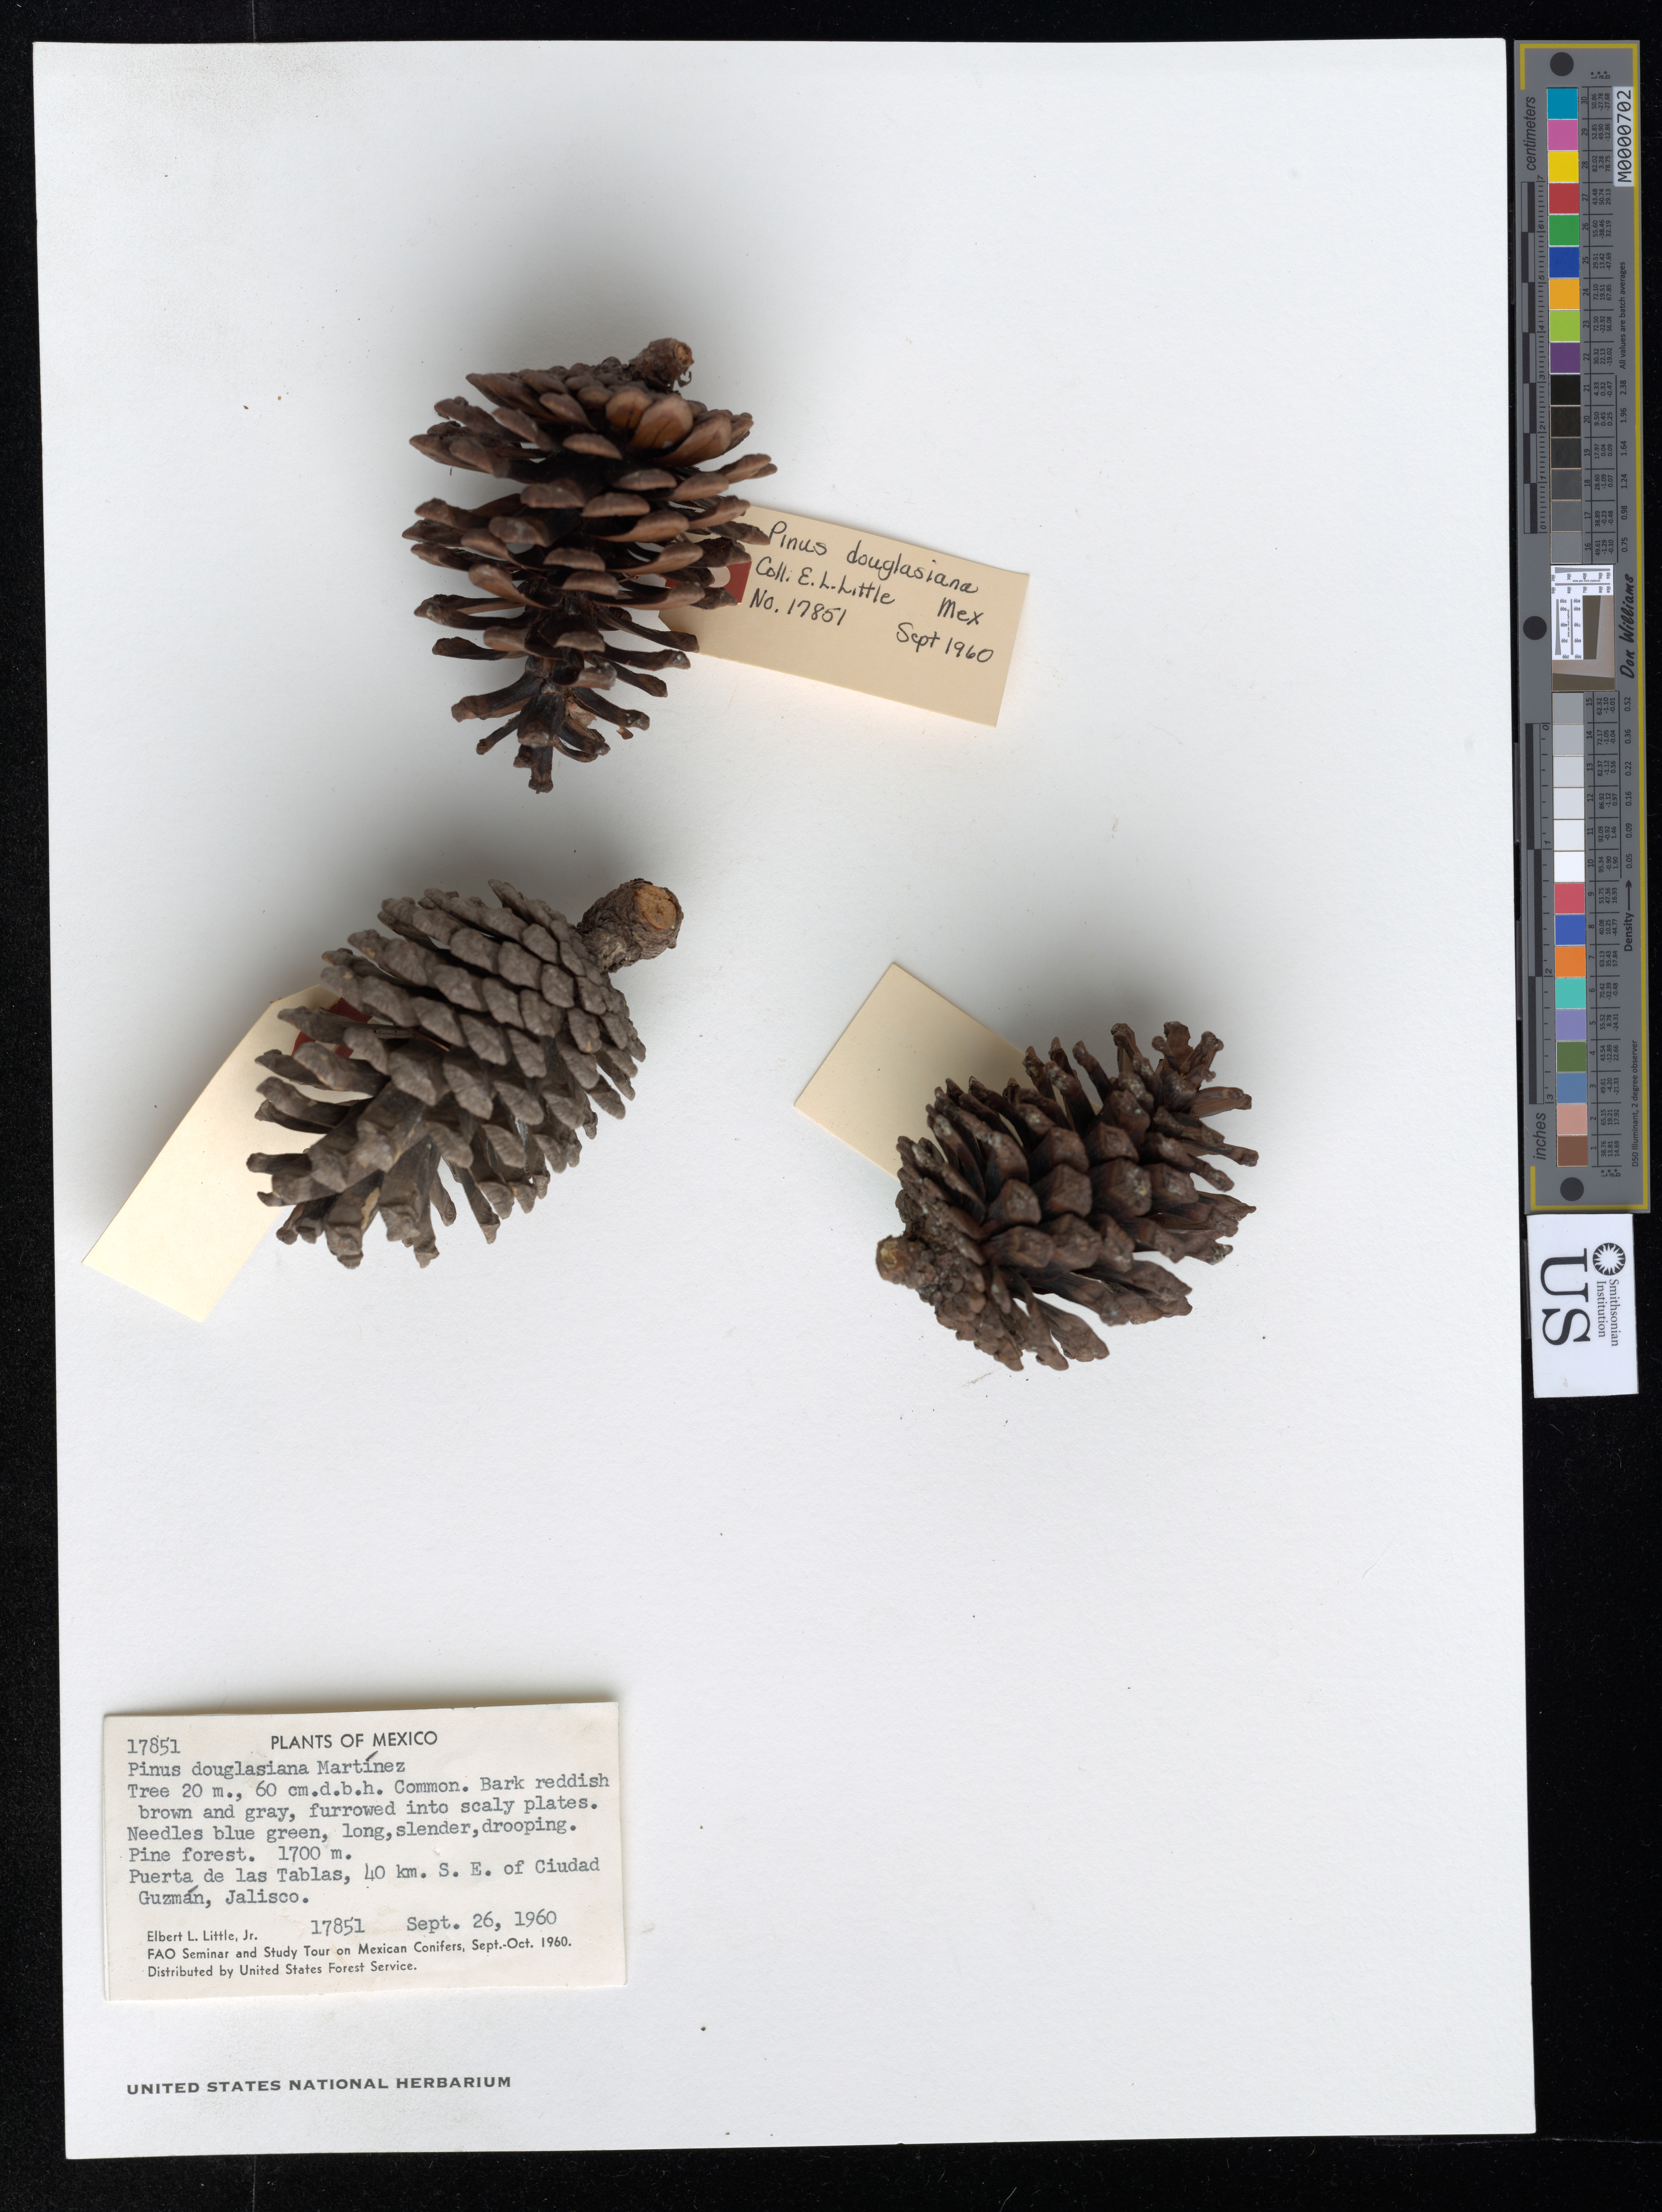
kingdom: Plantae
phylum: Tracheophyta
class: Pinopsida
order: Pinales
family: Pinaceae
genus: Pinus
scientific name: Pinus douglasiana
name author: Martínez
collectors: E. L. Little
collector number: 17851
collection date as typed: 26 Sep 1960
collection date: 1960-09-26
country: Mexico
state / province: Jalisco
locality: Puerta de las Tablas, 40 km. SE of Ciudad Guzmán.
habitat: Pine forest.